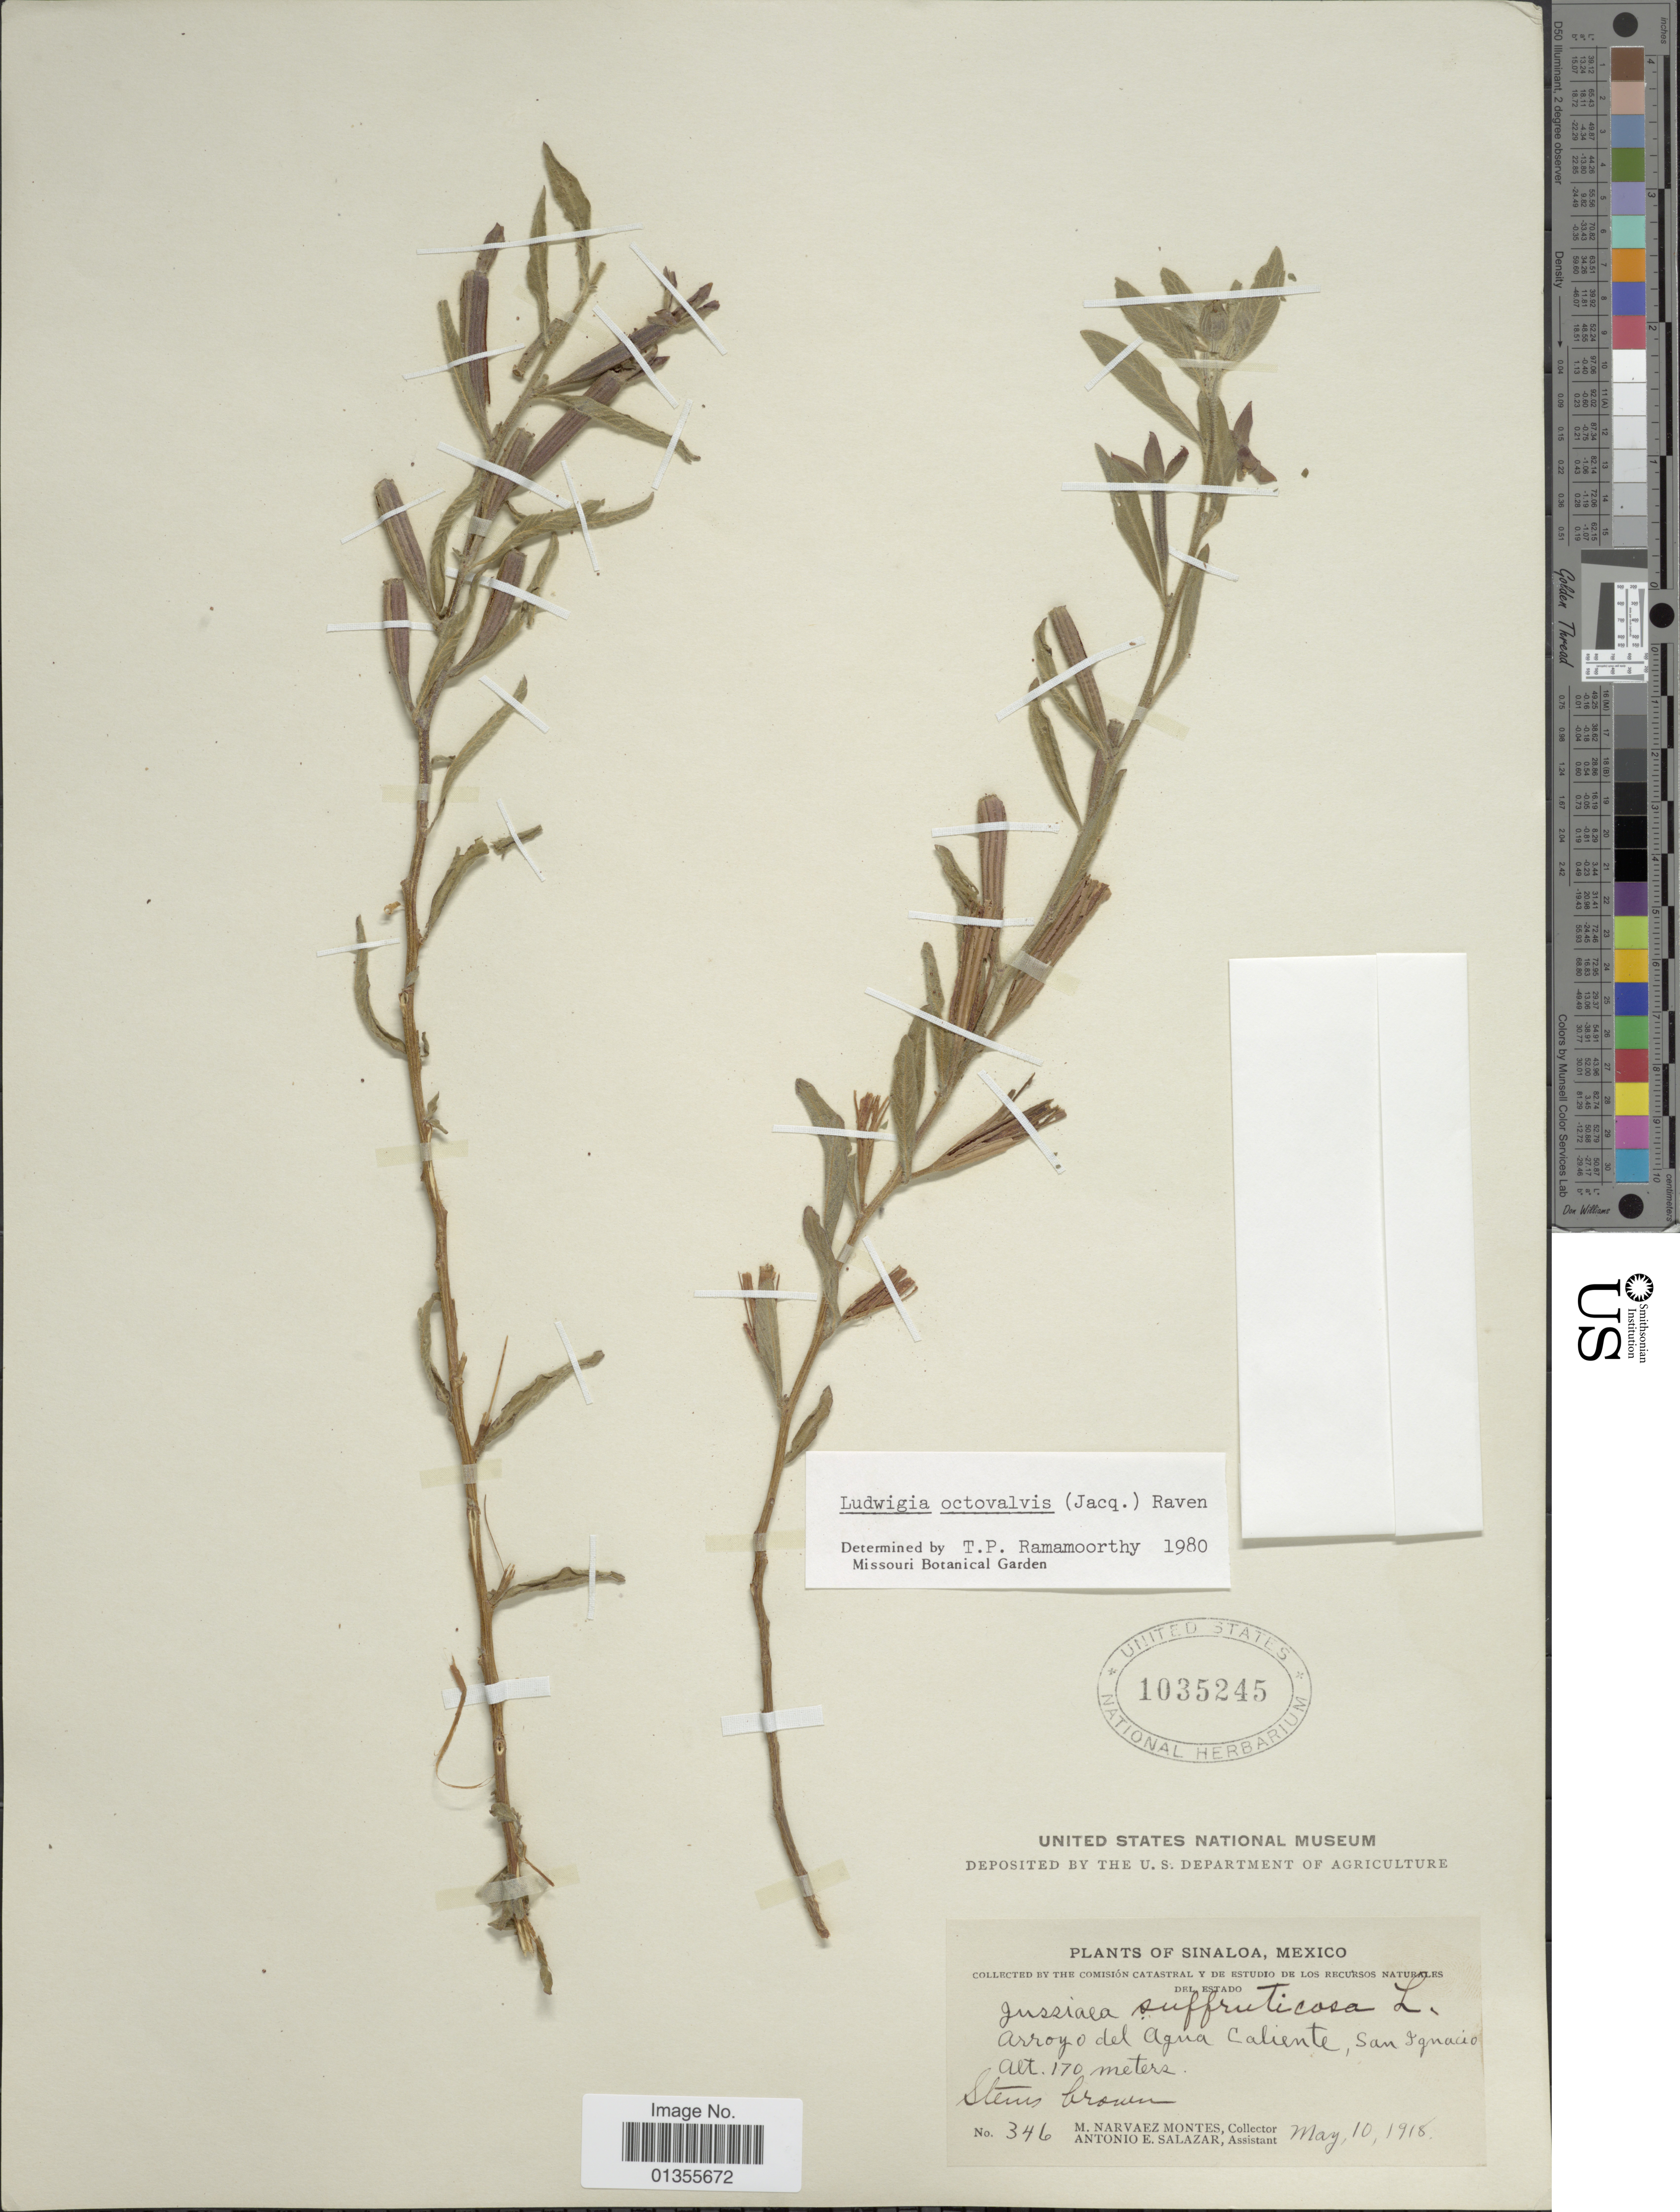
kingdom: Plantae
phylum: Tracheophyta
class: Magnoliopsida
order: Myrtales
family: Onagraceae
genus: Ludwigia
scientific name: Ludwigia octovalvis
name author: (Jacq.) P.H. Raven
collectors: M. Montes & A. E. Salazar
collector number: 346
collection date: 1918-05-10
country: Mexico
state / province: Sinaloa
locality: Arroyo del Agua Caliente, San Ignacio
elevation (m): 170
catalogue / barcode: US 1035245